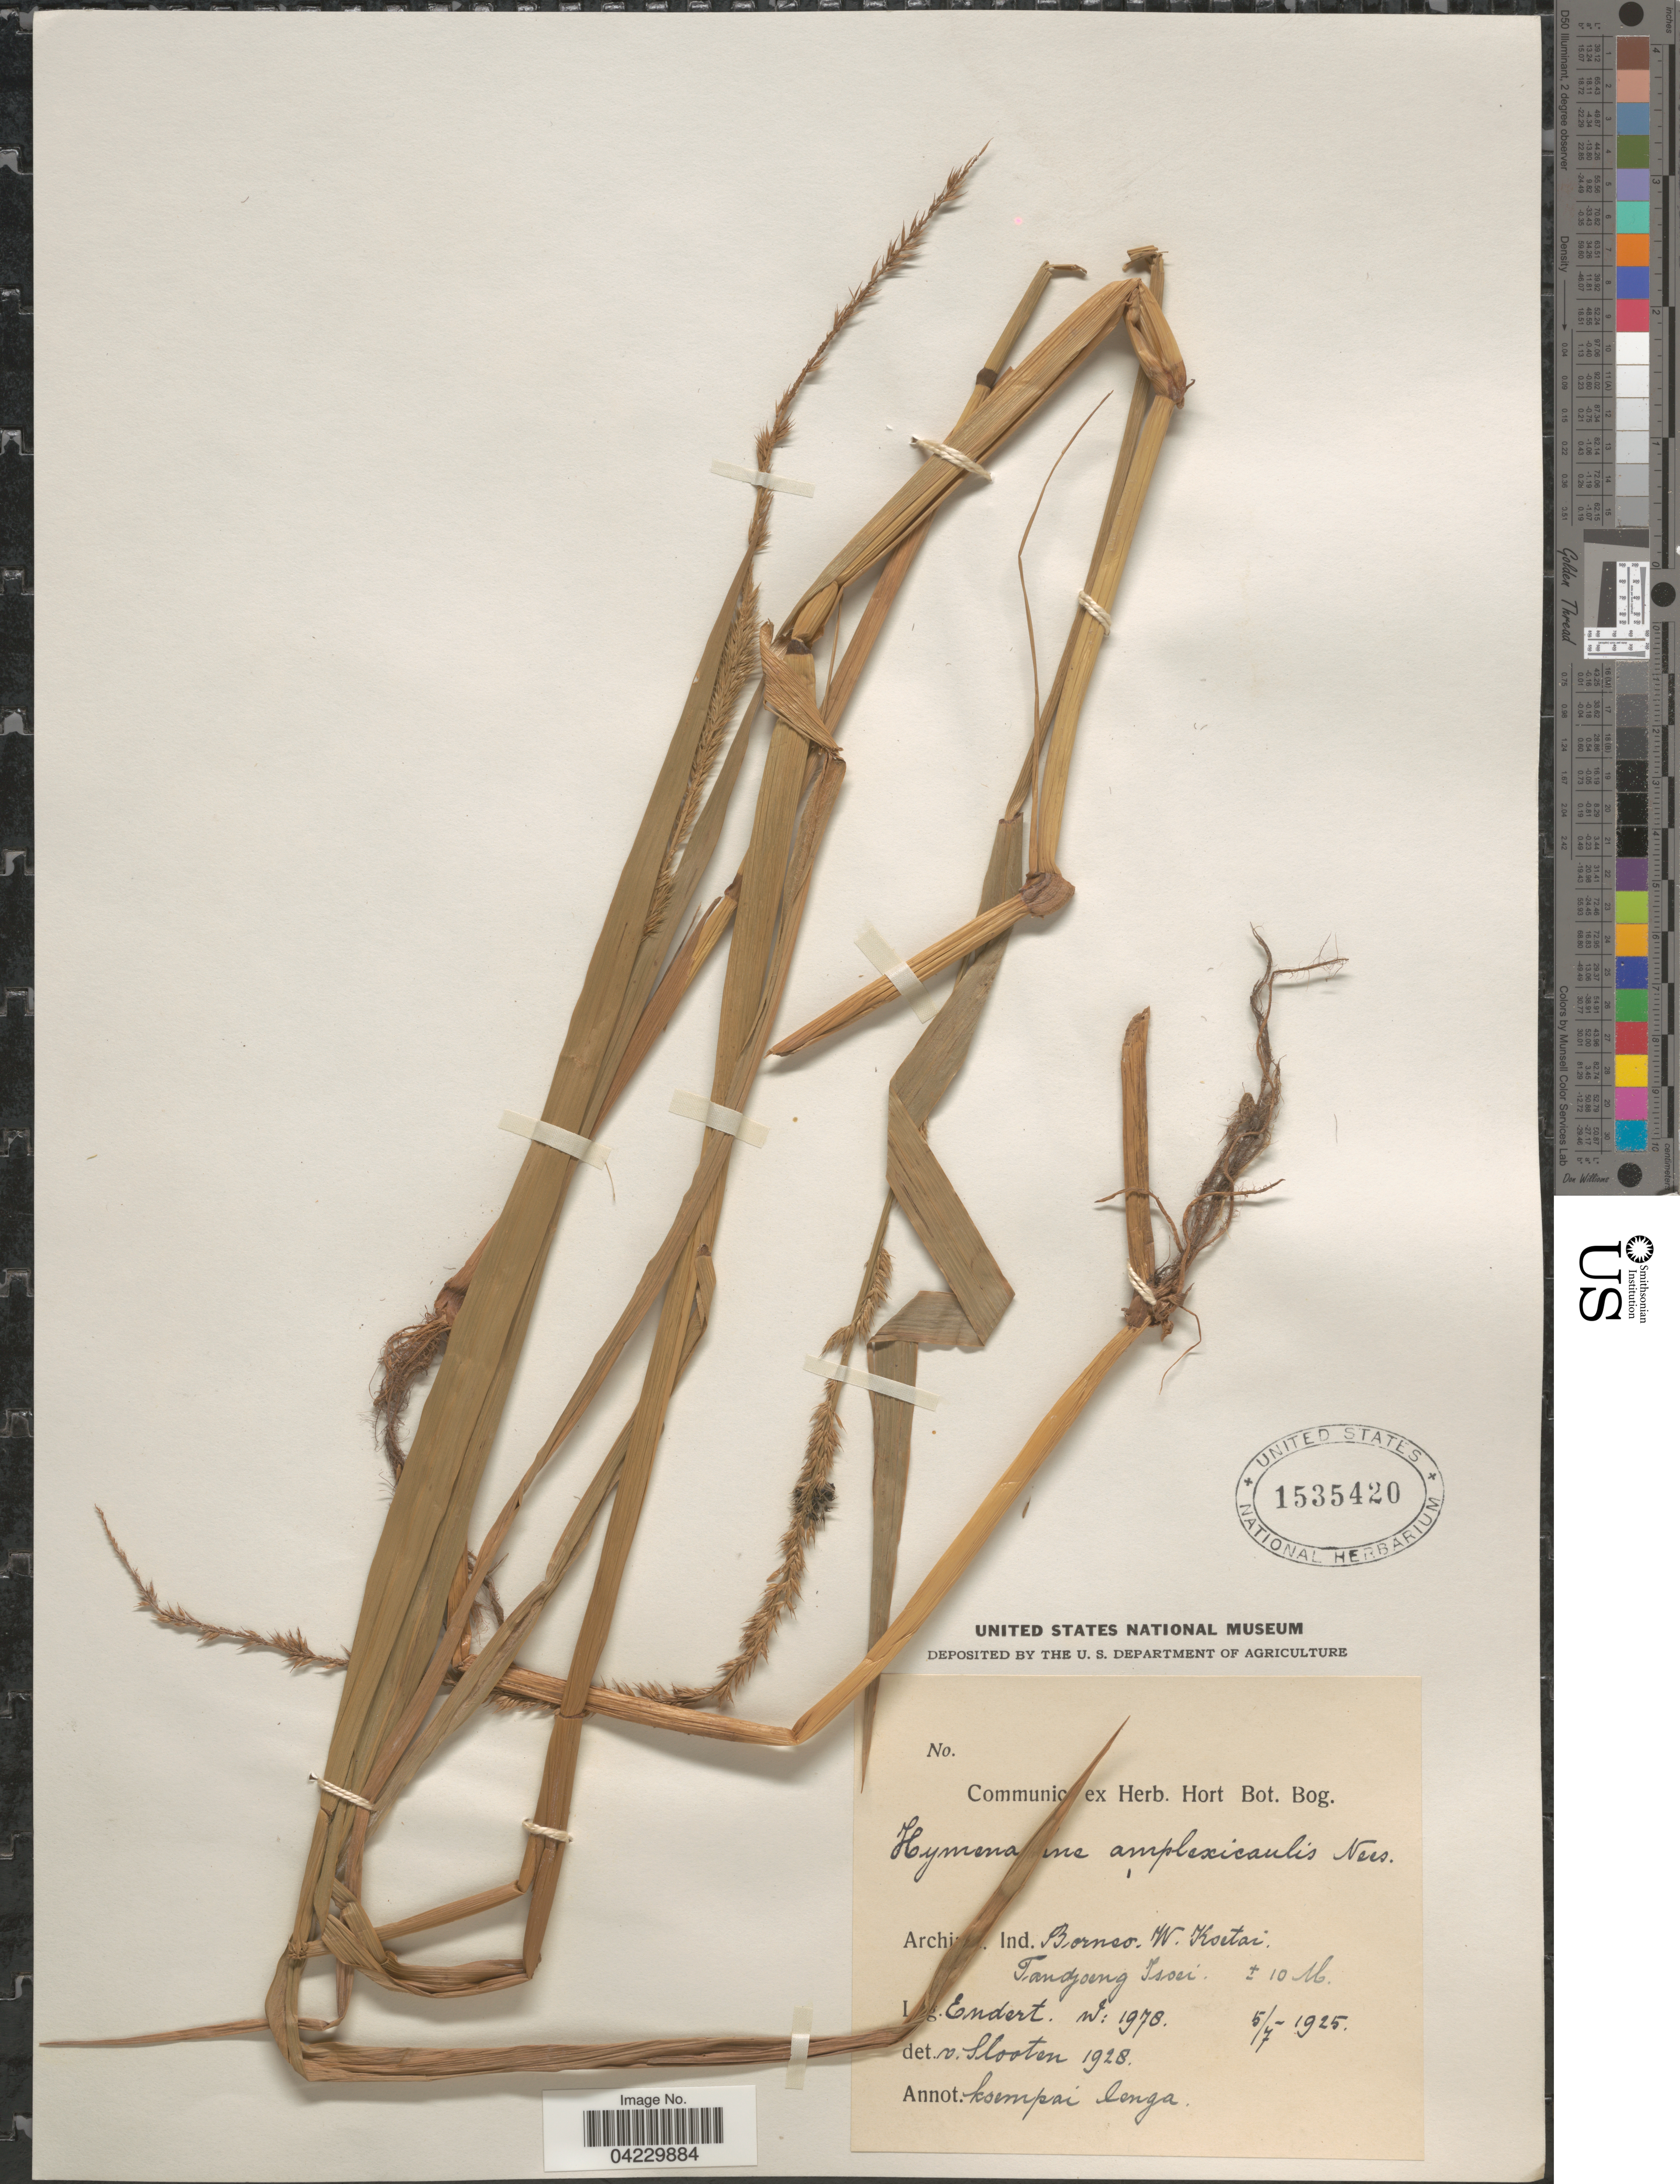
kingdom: Plantae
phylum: Tracheophyta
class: Liliopsida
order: Poales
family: Poaceae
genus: Hymenachne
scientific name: Hymenachne amplexicaulis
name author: (Rudge) Nees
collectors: Endert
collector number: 1978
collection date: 1925-07-05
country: Malaysia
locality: Archi [illegible text] Ind. Borneo. W. Koetai. Tandjoeng Isoei [interpreted].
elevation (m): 10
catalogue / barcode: US 1535420